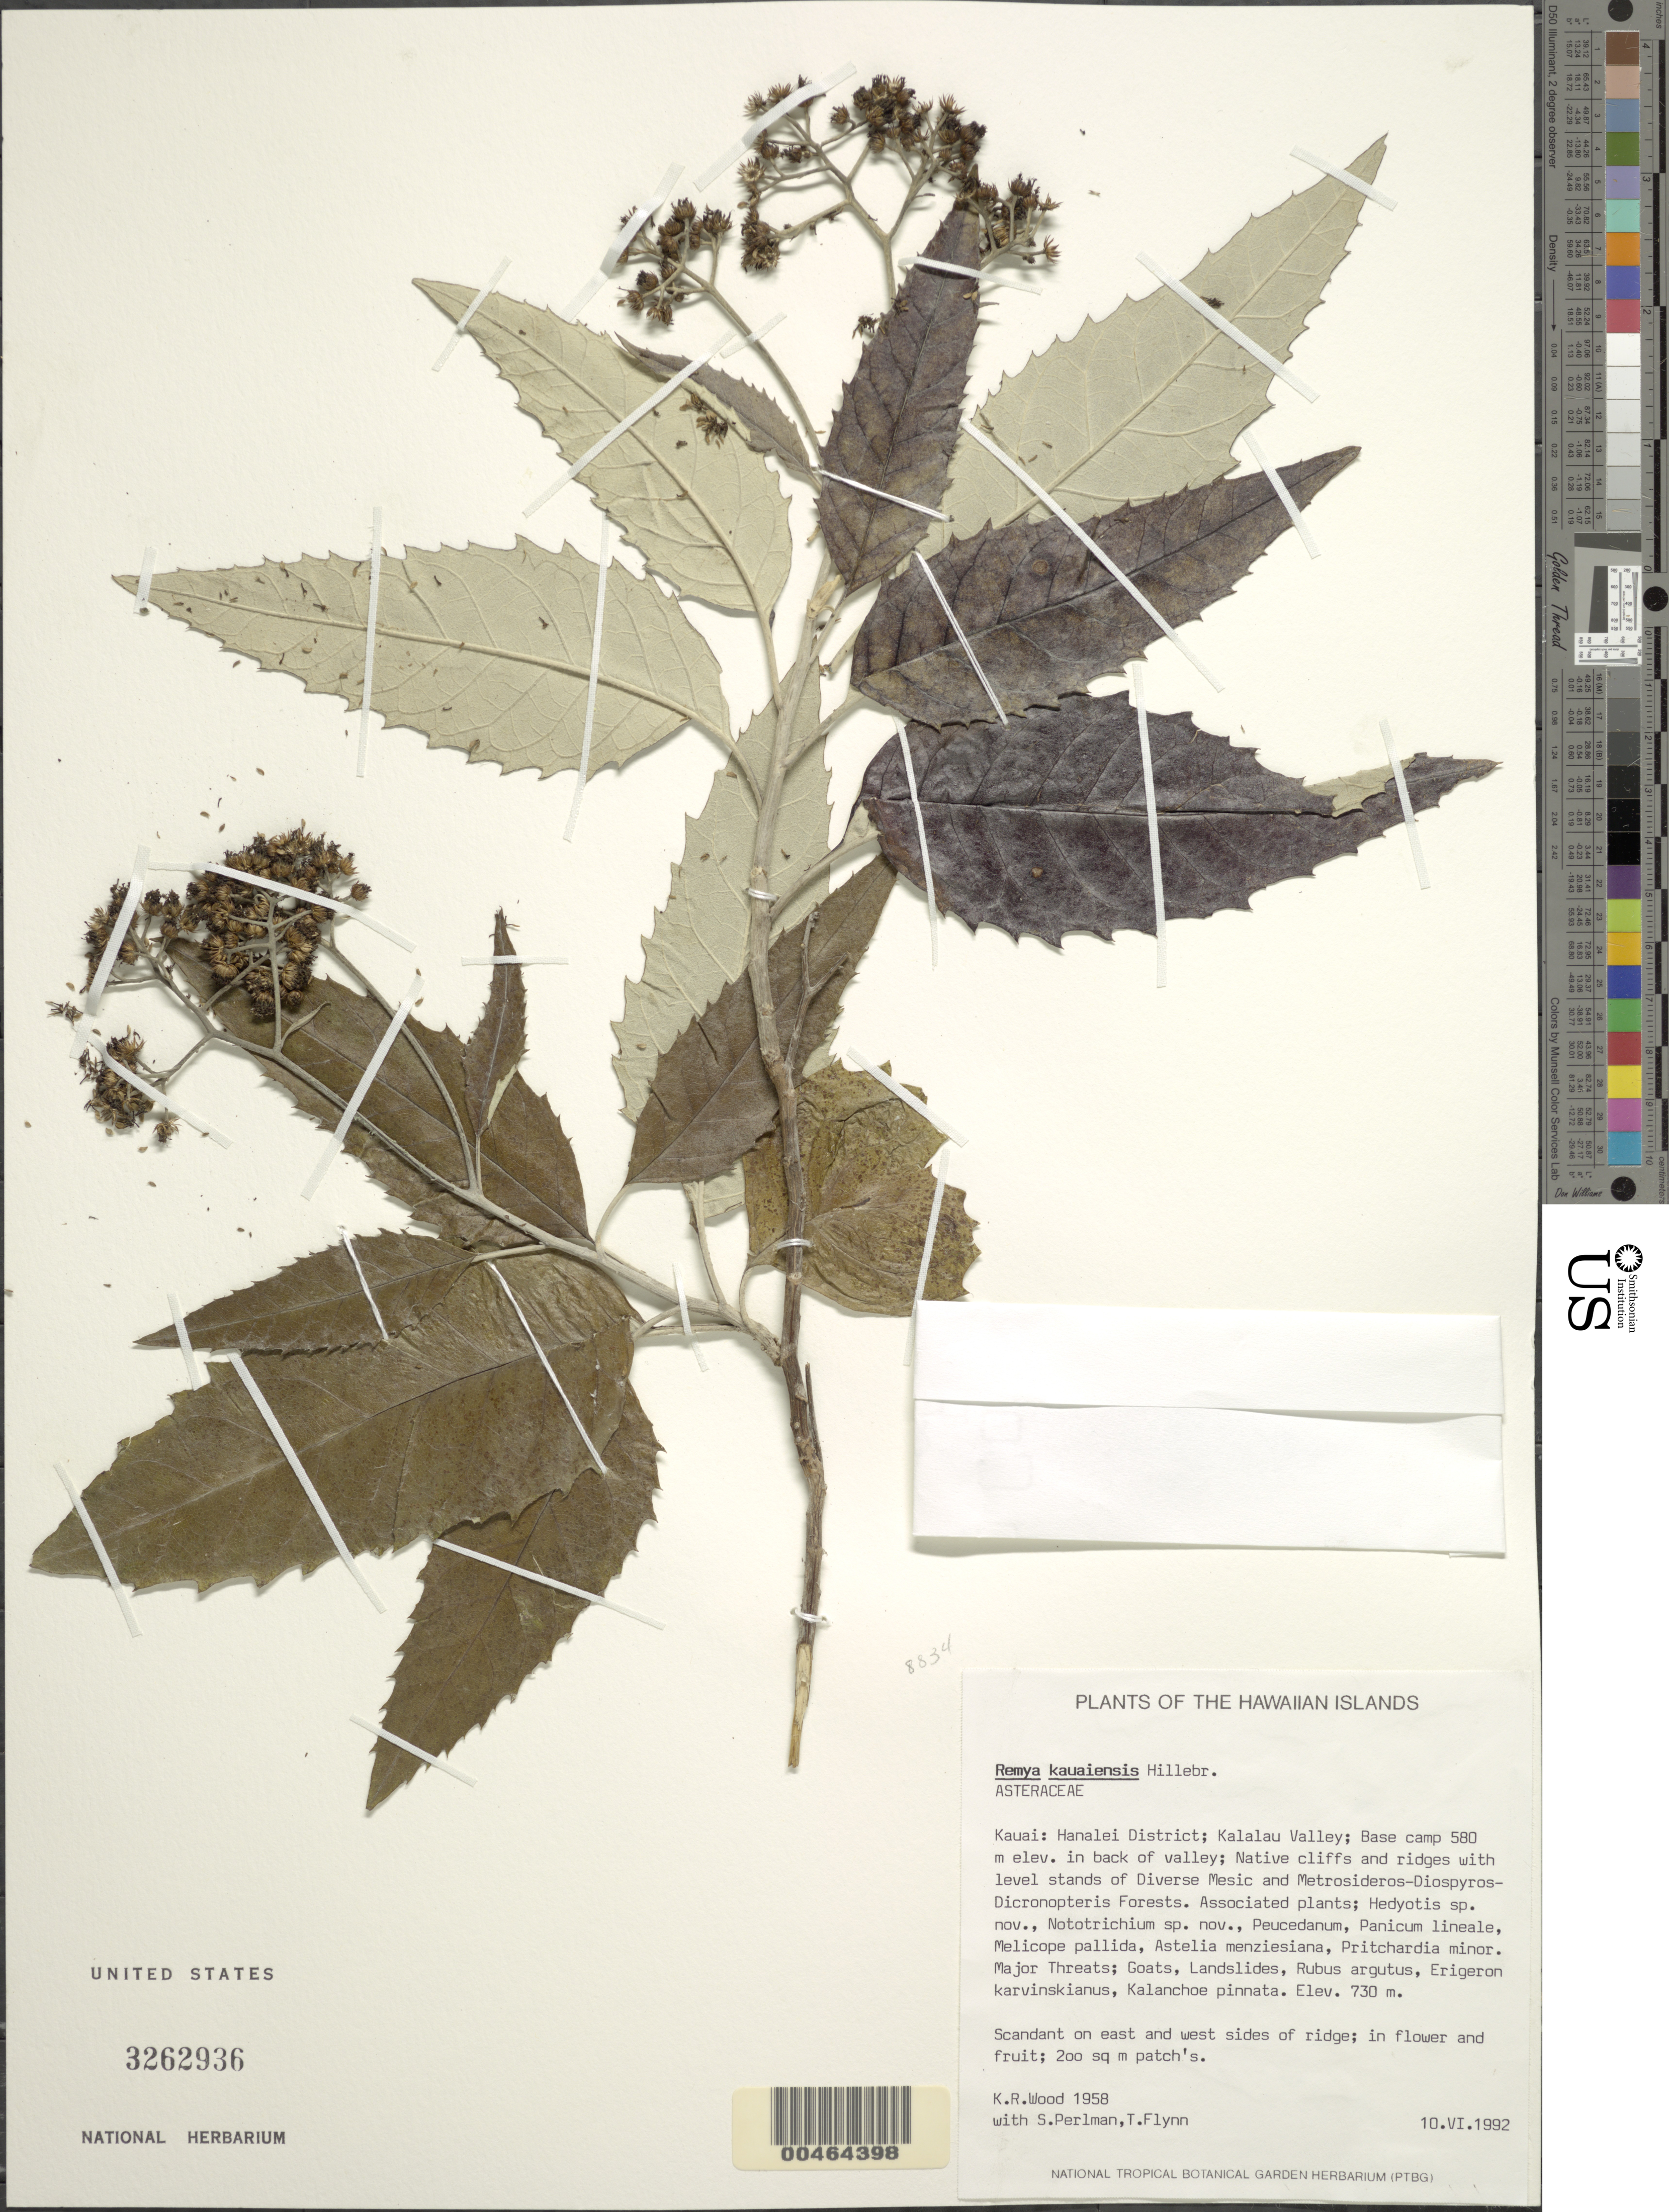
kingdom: Plantae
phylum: Tracheophyta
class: Magnoliopsida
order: Asterales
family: Asteraceae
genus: Remya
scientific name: Remya kauaiensis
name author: Hillebr.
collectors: K. R. Wood, S. P. Perlman & T. W. Flynn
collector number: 1958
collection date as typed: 10 Jun 1992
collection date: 1992-06-10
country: United States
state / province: Hawaii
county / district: Kauai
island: Kaua'i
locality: Hanalei District; Kalalau Valley; Base camp 580 m elev. in back of valley.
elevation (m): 580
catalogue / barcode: US 3262936